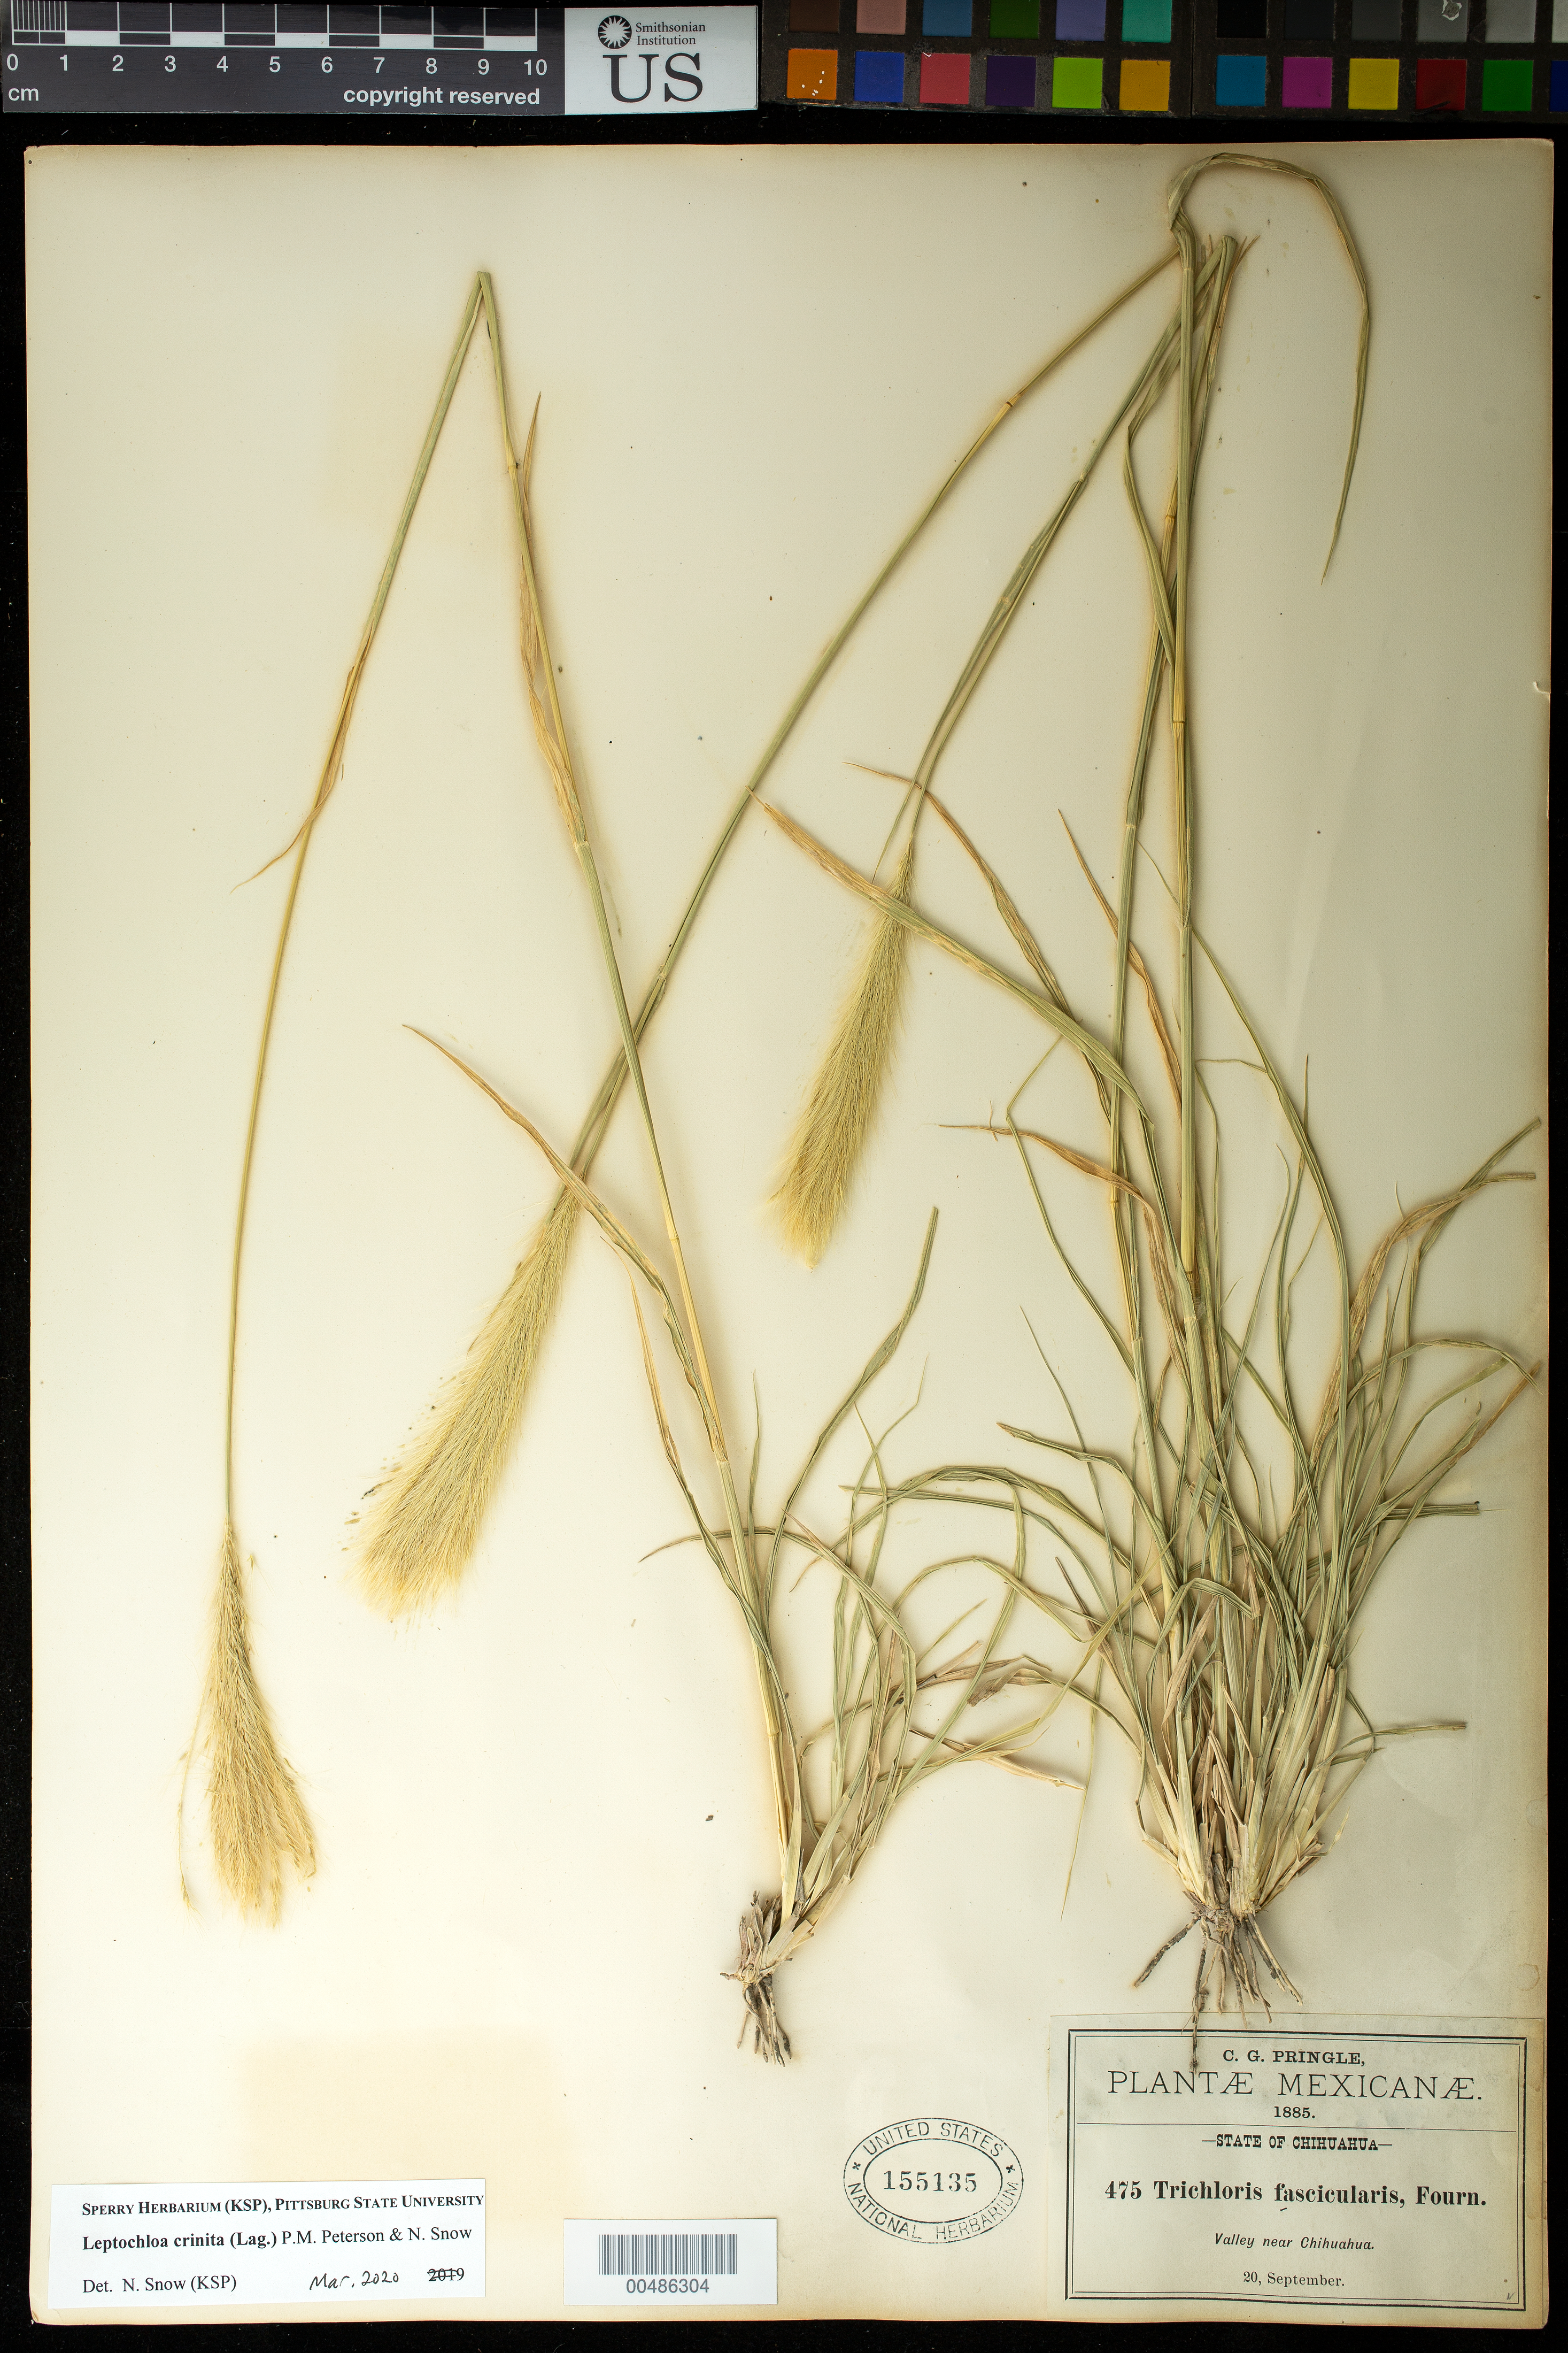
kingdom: Plantae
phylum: Tracheophyta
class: Liliopsida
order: Poales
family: Poaceae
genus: Leptochloa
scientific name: Leptochloa crinita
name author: (Lag.) P.M. Peterson & N. Snow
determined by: Snow, N.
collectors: C. G. Pringle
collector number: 475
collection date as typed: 20 Sep 1885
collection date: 1885-09-20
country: Mexico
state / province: Chihuahua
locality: Valley near Chihuahua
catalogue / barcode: US 155135